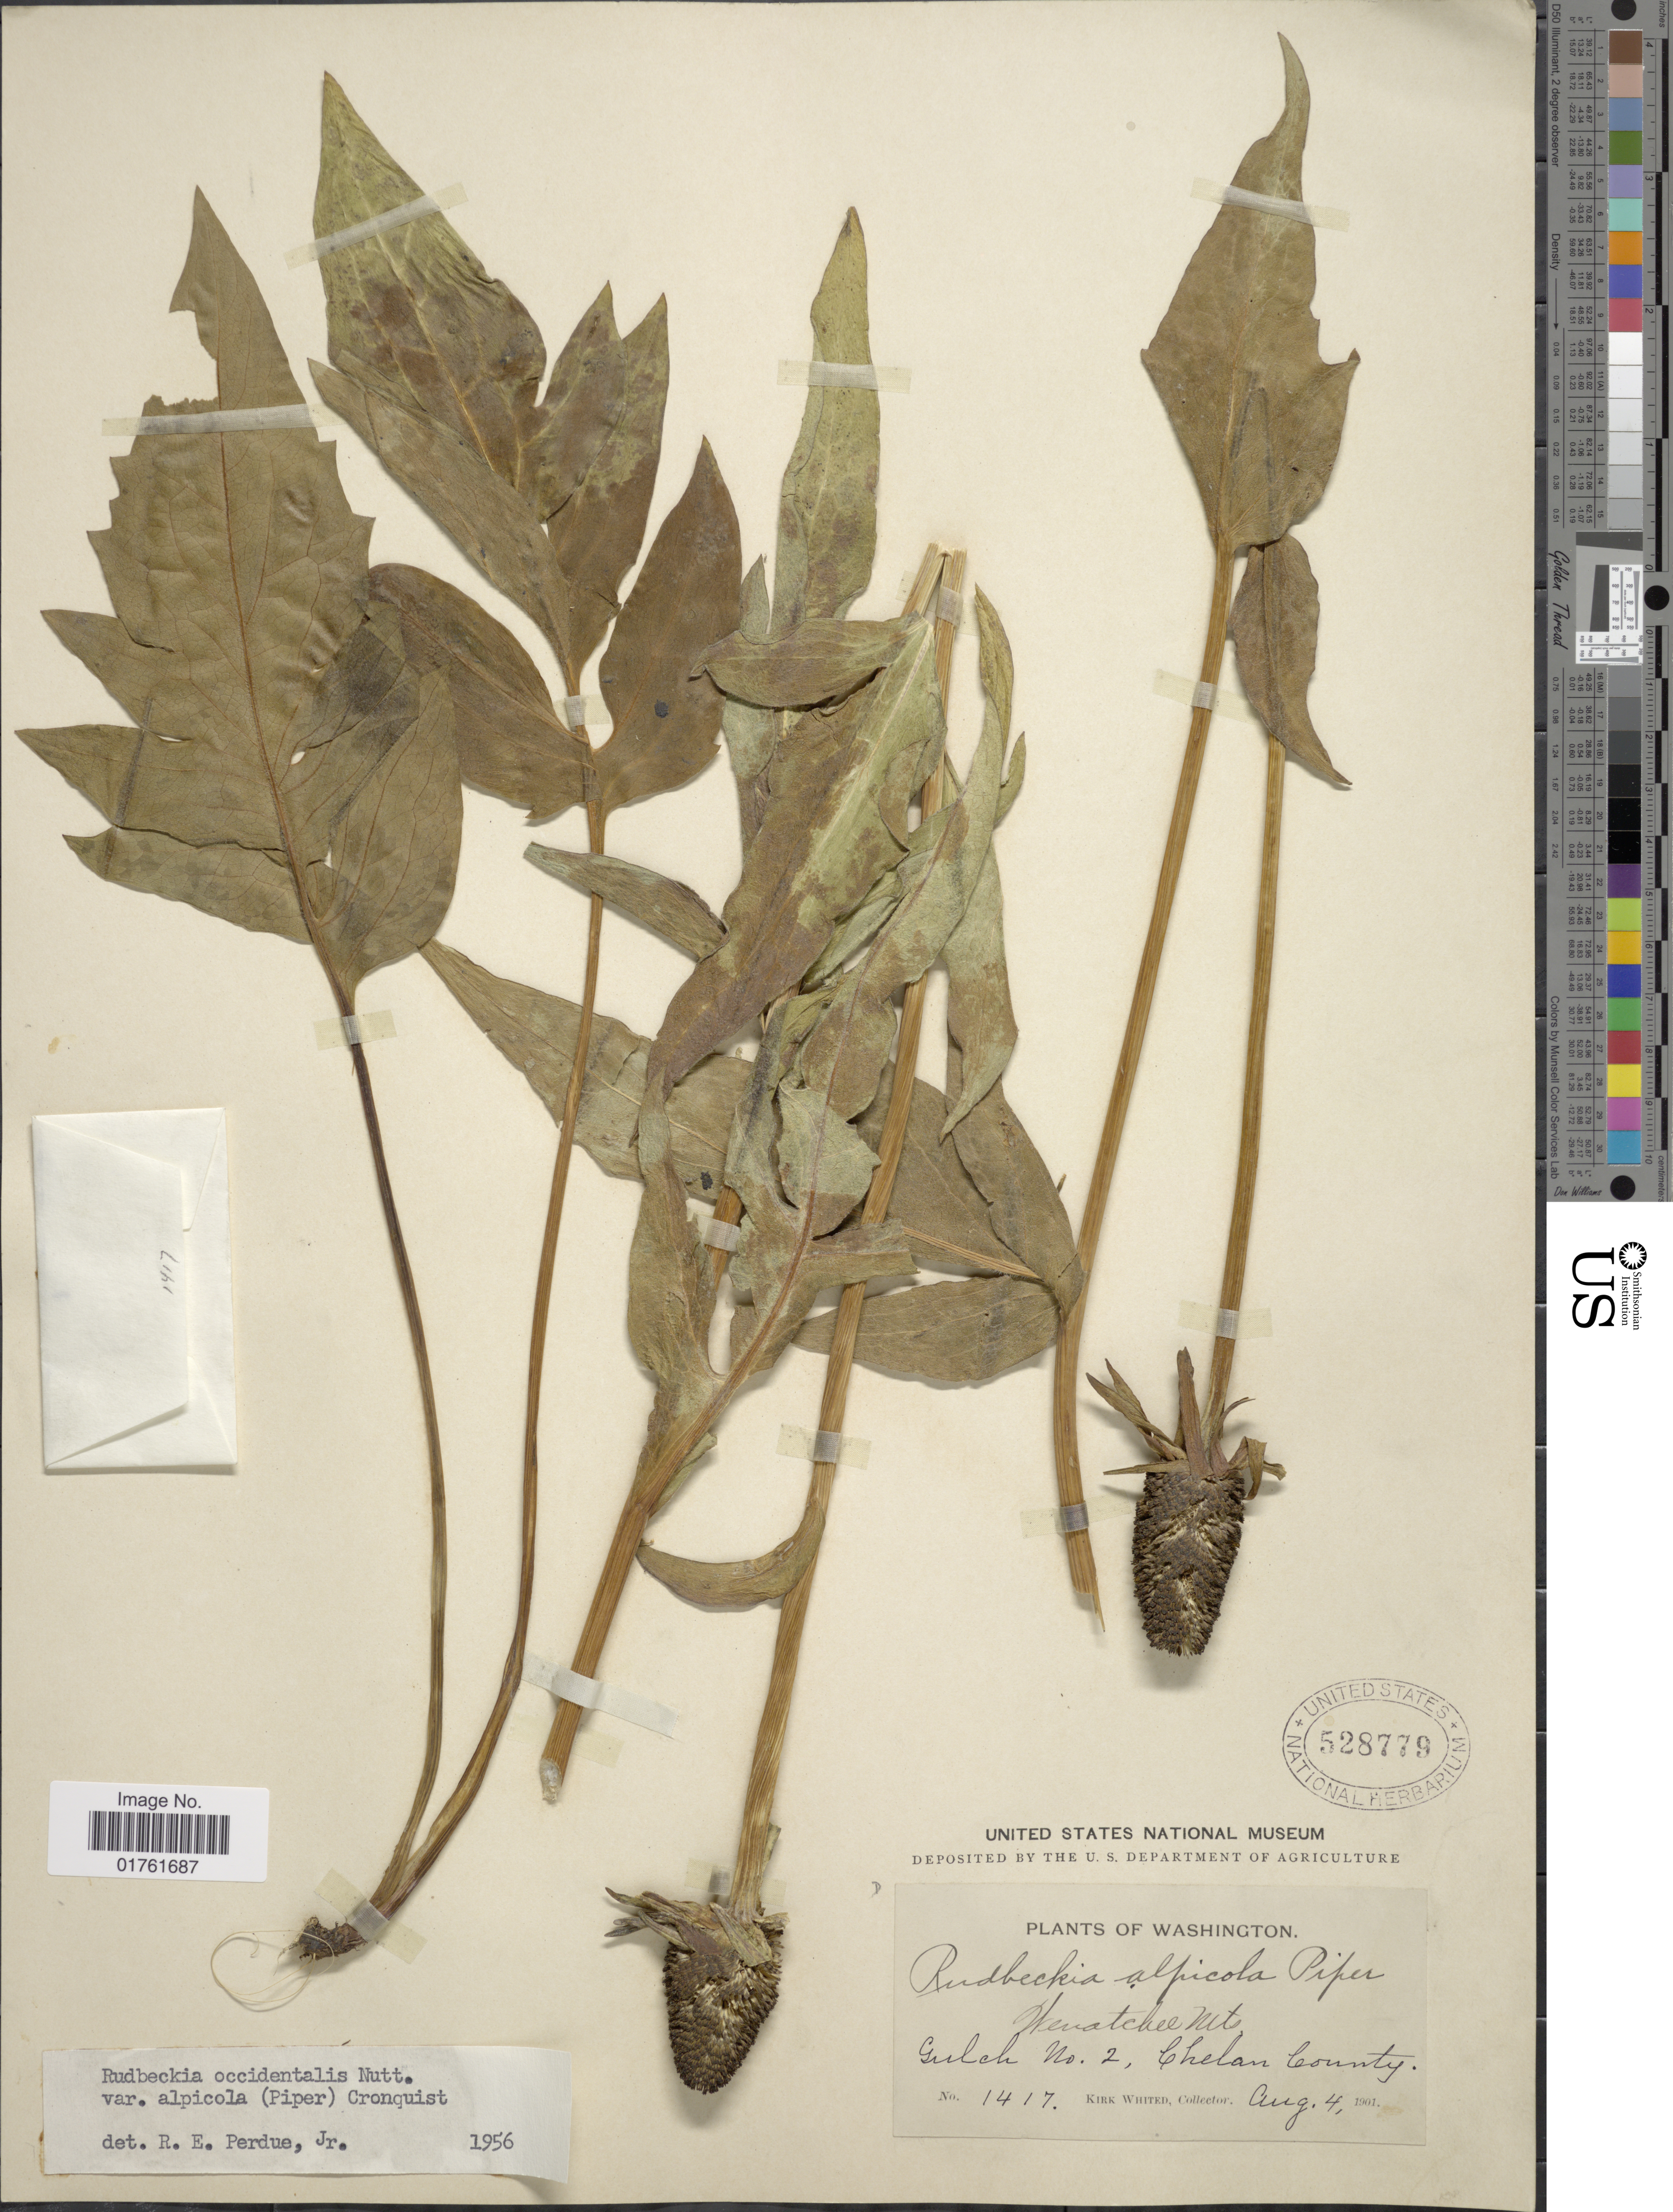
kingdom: Plantae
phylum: Tracheophyta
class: Magnoliopsida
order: Asterales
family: Asteraceae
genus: Rudbeckia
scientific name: Rudbeckia occidentalis var. alpicola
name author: (Piper) Cronq.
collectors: K. Whited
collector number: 1417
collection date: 1901-08-04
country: United States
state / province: Washington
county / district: Chelan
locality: Wenatchee Mts, Gulch No. 2, Chelan County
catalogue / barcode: US 528779